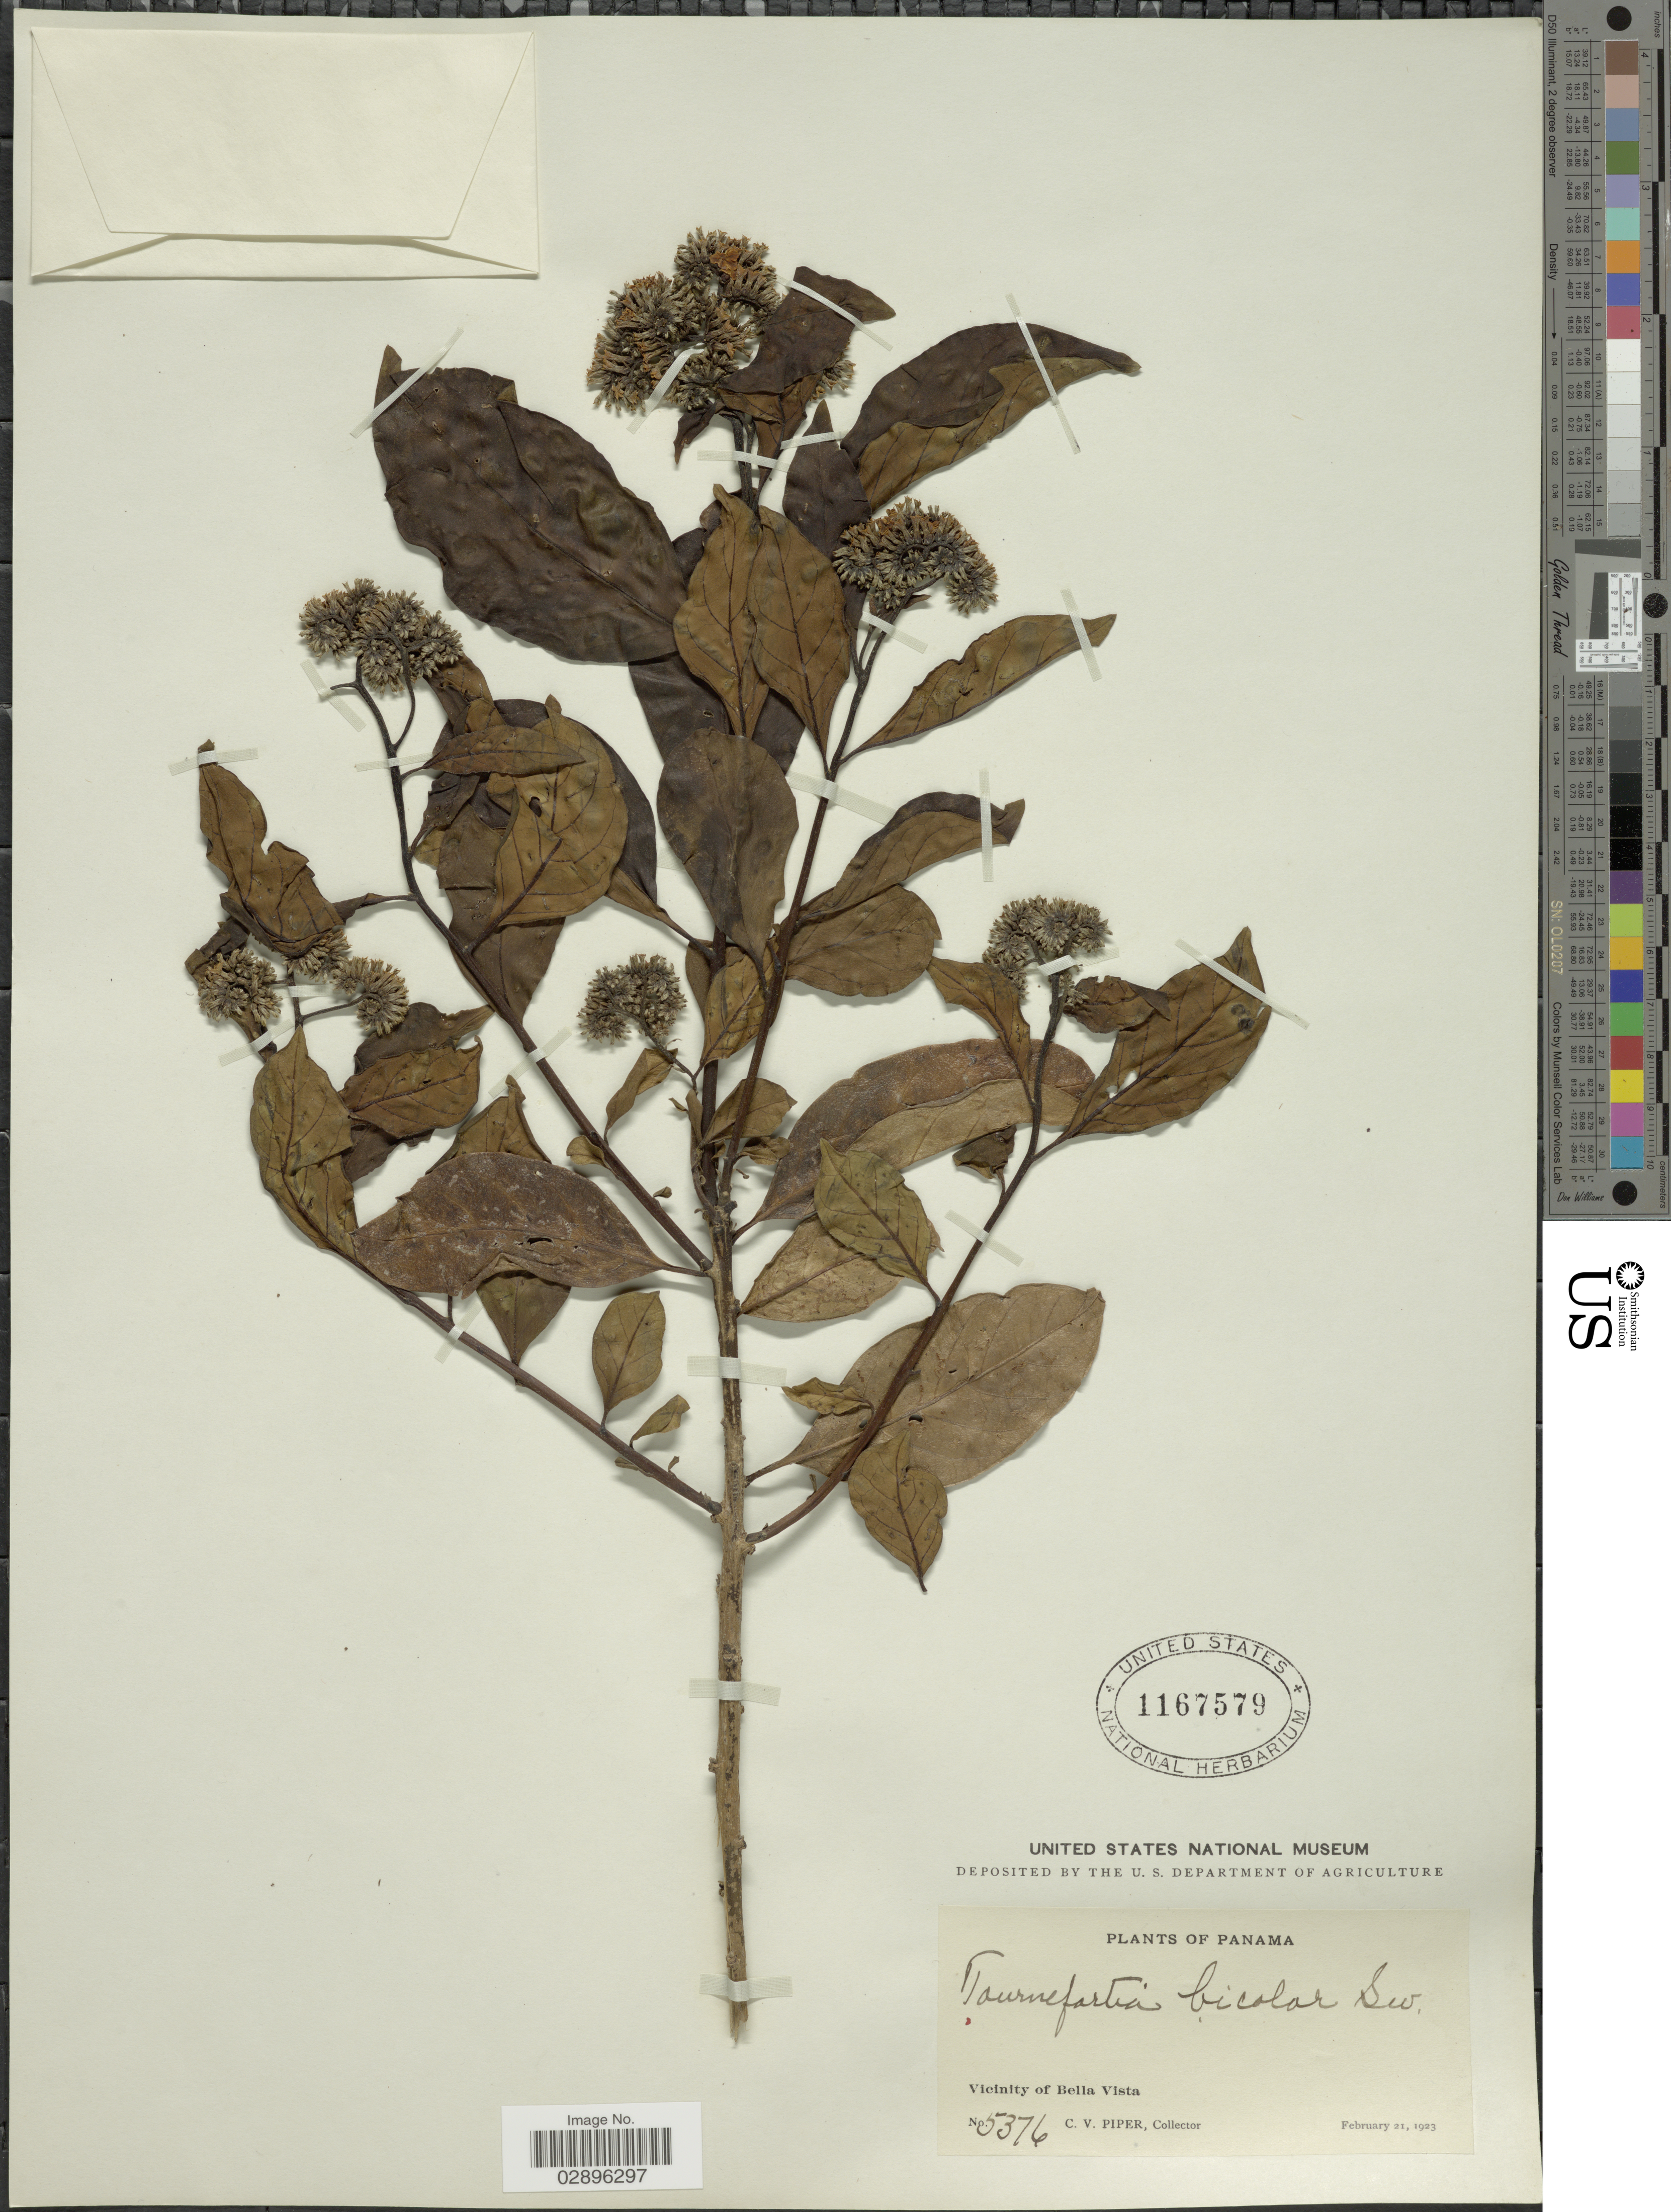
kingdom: Plantae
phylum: Tracheophyta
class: Magnoliopsida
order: Boraginales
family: Heliotropiaceae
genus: Tournefortia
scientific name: Tournefortia bicolor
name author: Sw.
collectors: C. V. Piper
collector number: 5376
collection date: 1923-02-21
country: Panama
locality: Vicinity of Bella Vista.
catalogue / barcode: US 1167579